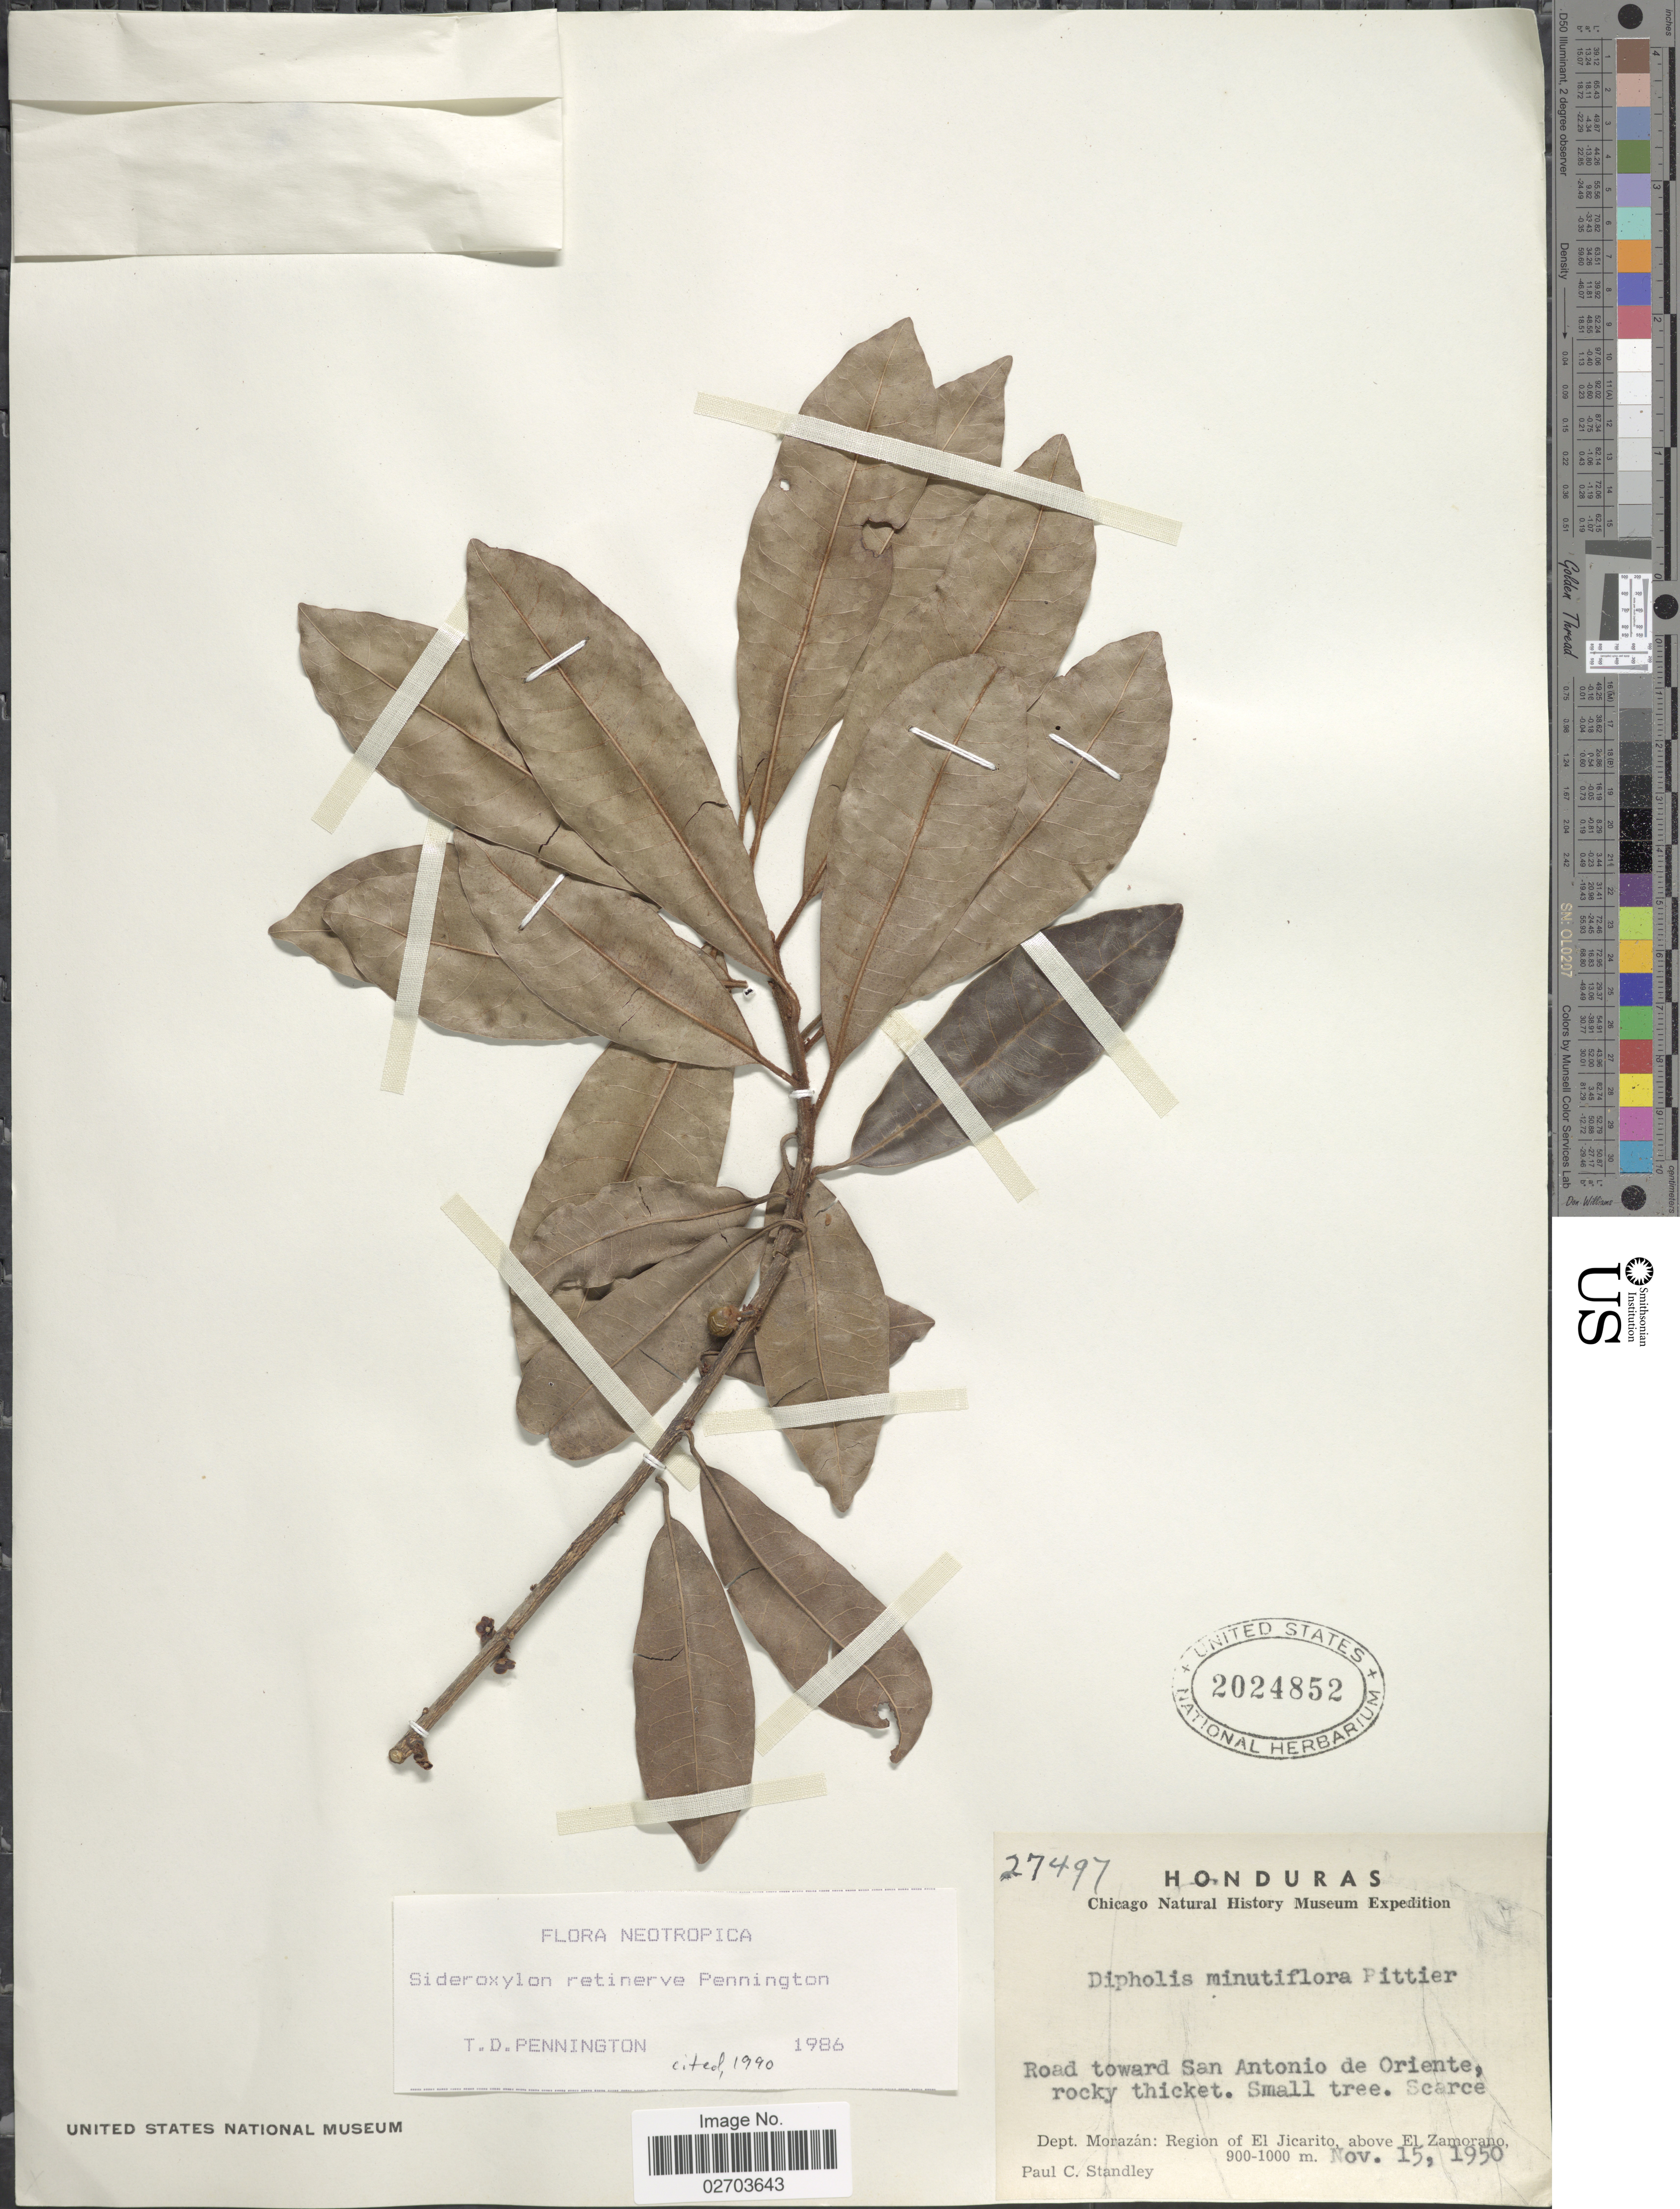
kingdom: Plantae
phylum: Tracheophyta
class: Magnoliopsida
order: Ericales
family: Sapotaceae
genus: Sideroxylon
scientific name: Sideroxylon retinerve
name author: T.D. Penn.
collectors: P. C. Standley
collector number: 27497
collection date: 1950-11-15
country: Honduras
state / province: Fco. Morazán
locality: Road toward San Antonio de Oriente, rocky thicket, Dept. Morazan: Region of El Jicarito, above El Zamorano.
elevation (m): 900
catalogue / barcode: US 2024852